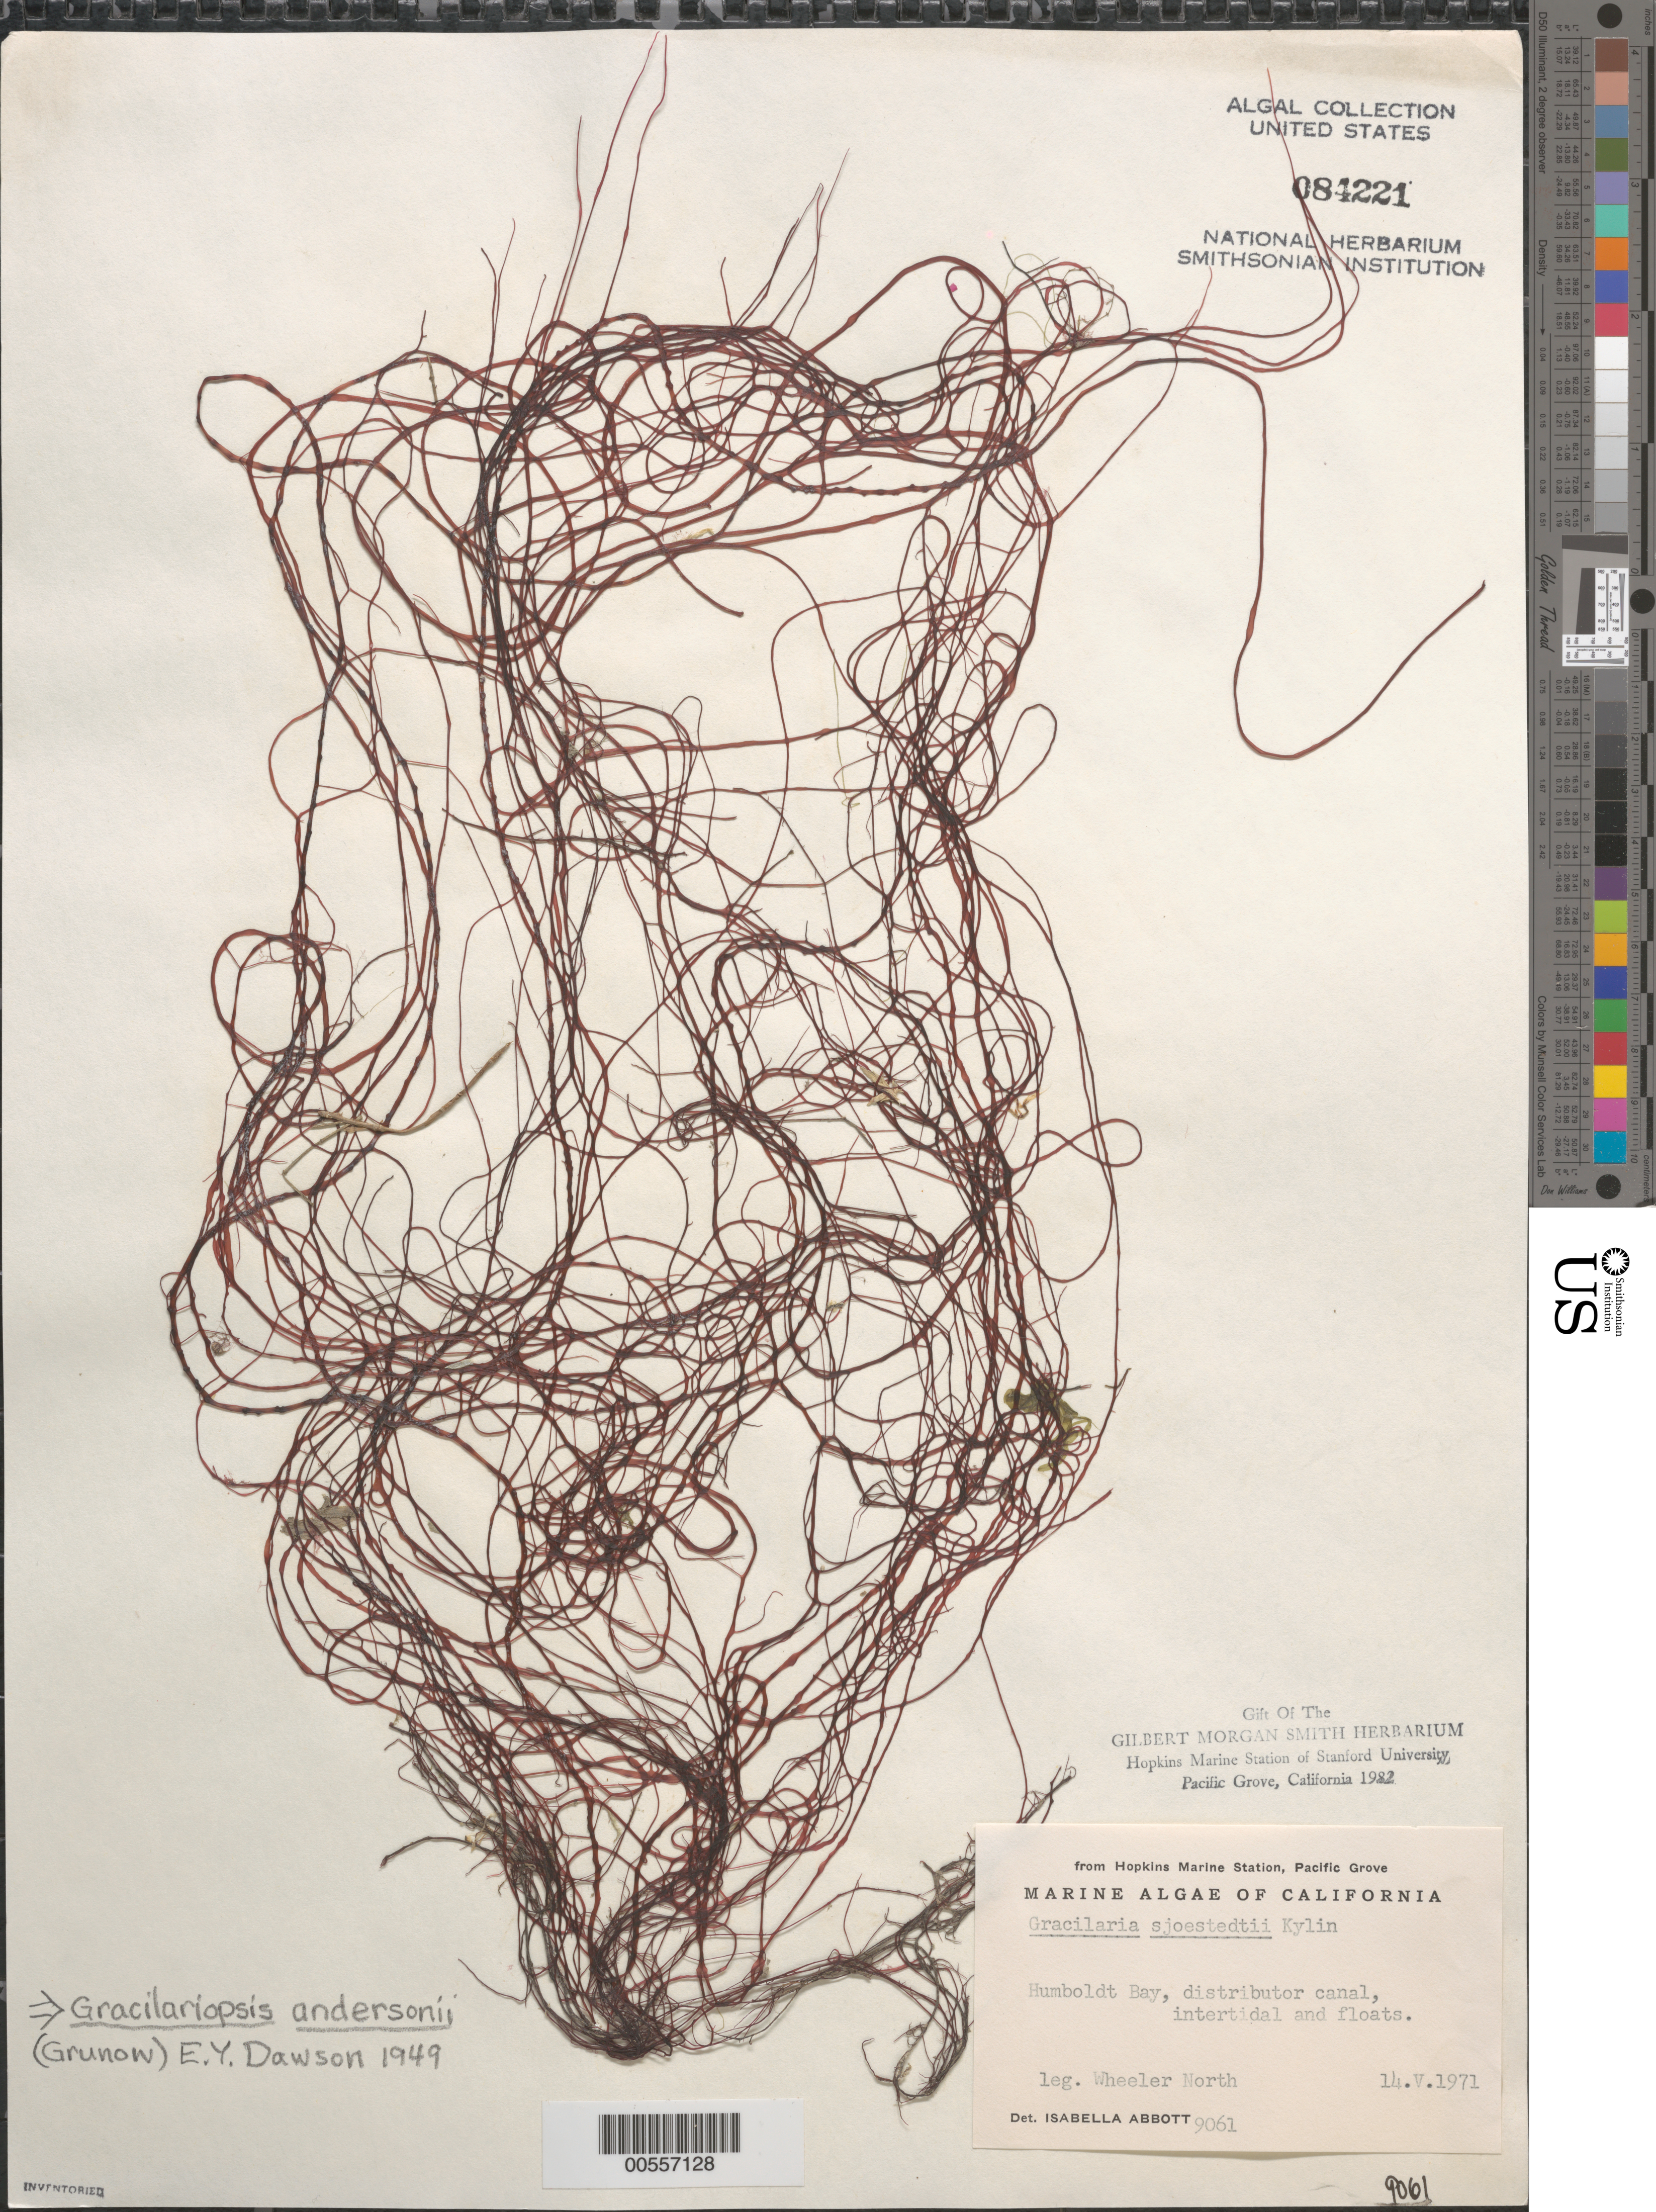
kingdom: Plantae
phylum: Rhodophyta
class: Florideophyceae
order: Gracilariales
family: Gracilariaceae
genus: Gracilariopsis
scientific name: Gracilariopsis andersonii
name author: (Grunow) E.Y. Dawson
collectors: W. North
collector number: IAA 9061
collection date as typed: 14 May 1971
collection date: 1971-05-14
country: United States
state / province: California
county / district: Humboldt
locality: Humboldt Bay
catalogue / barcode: US 84221